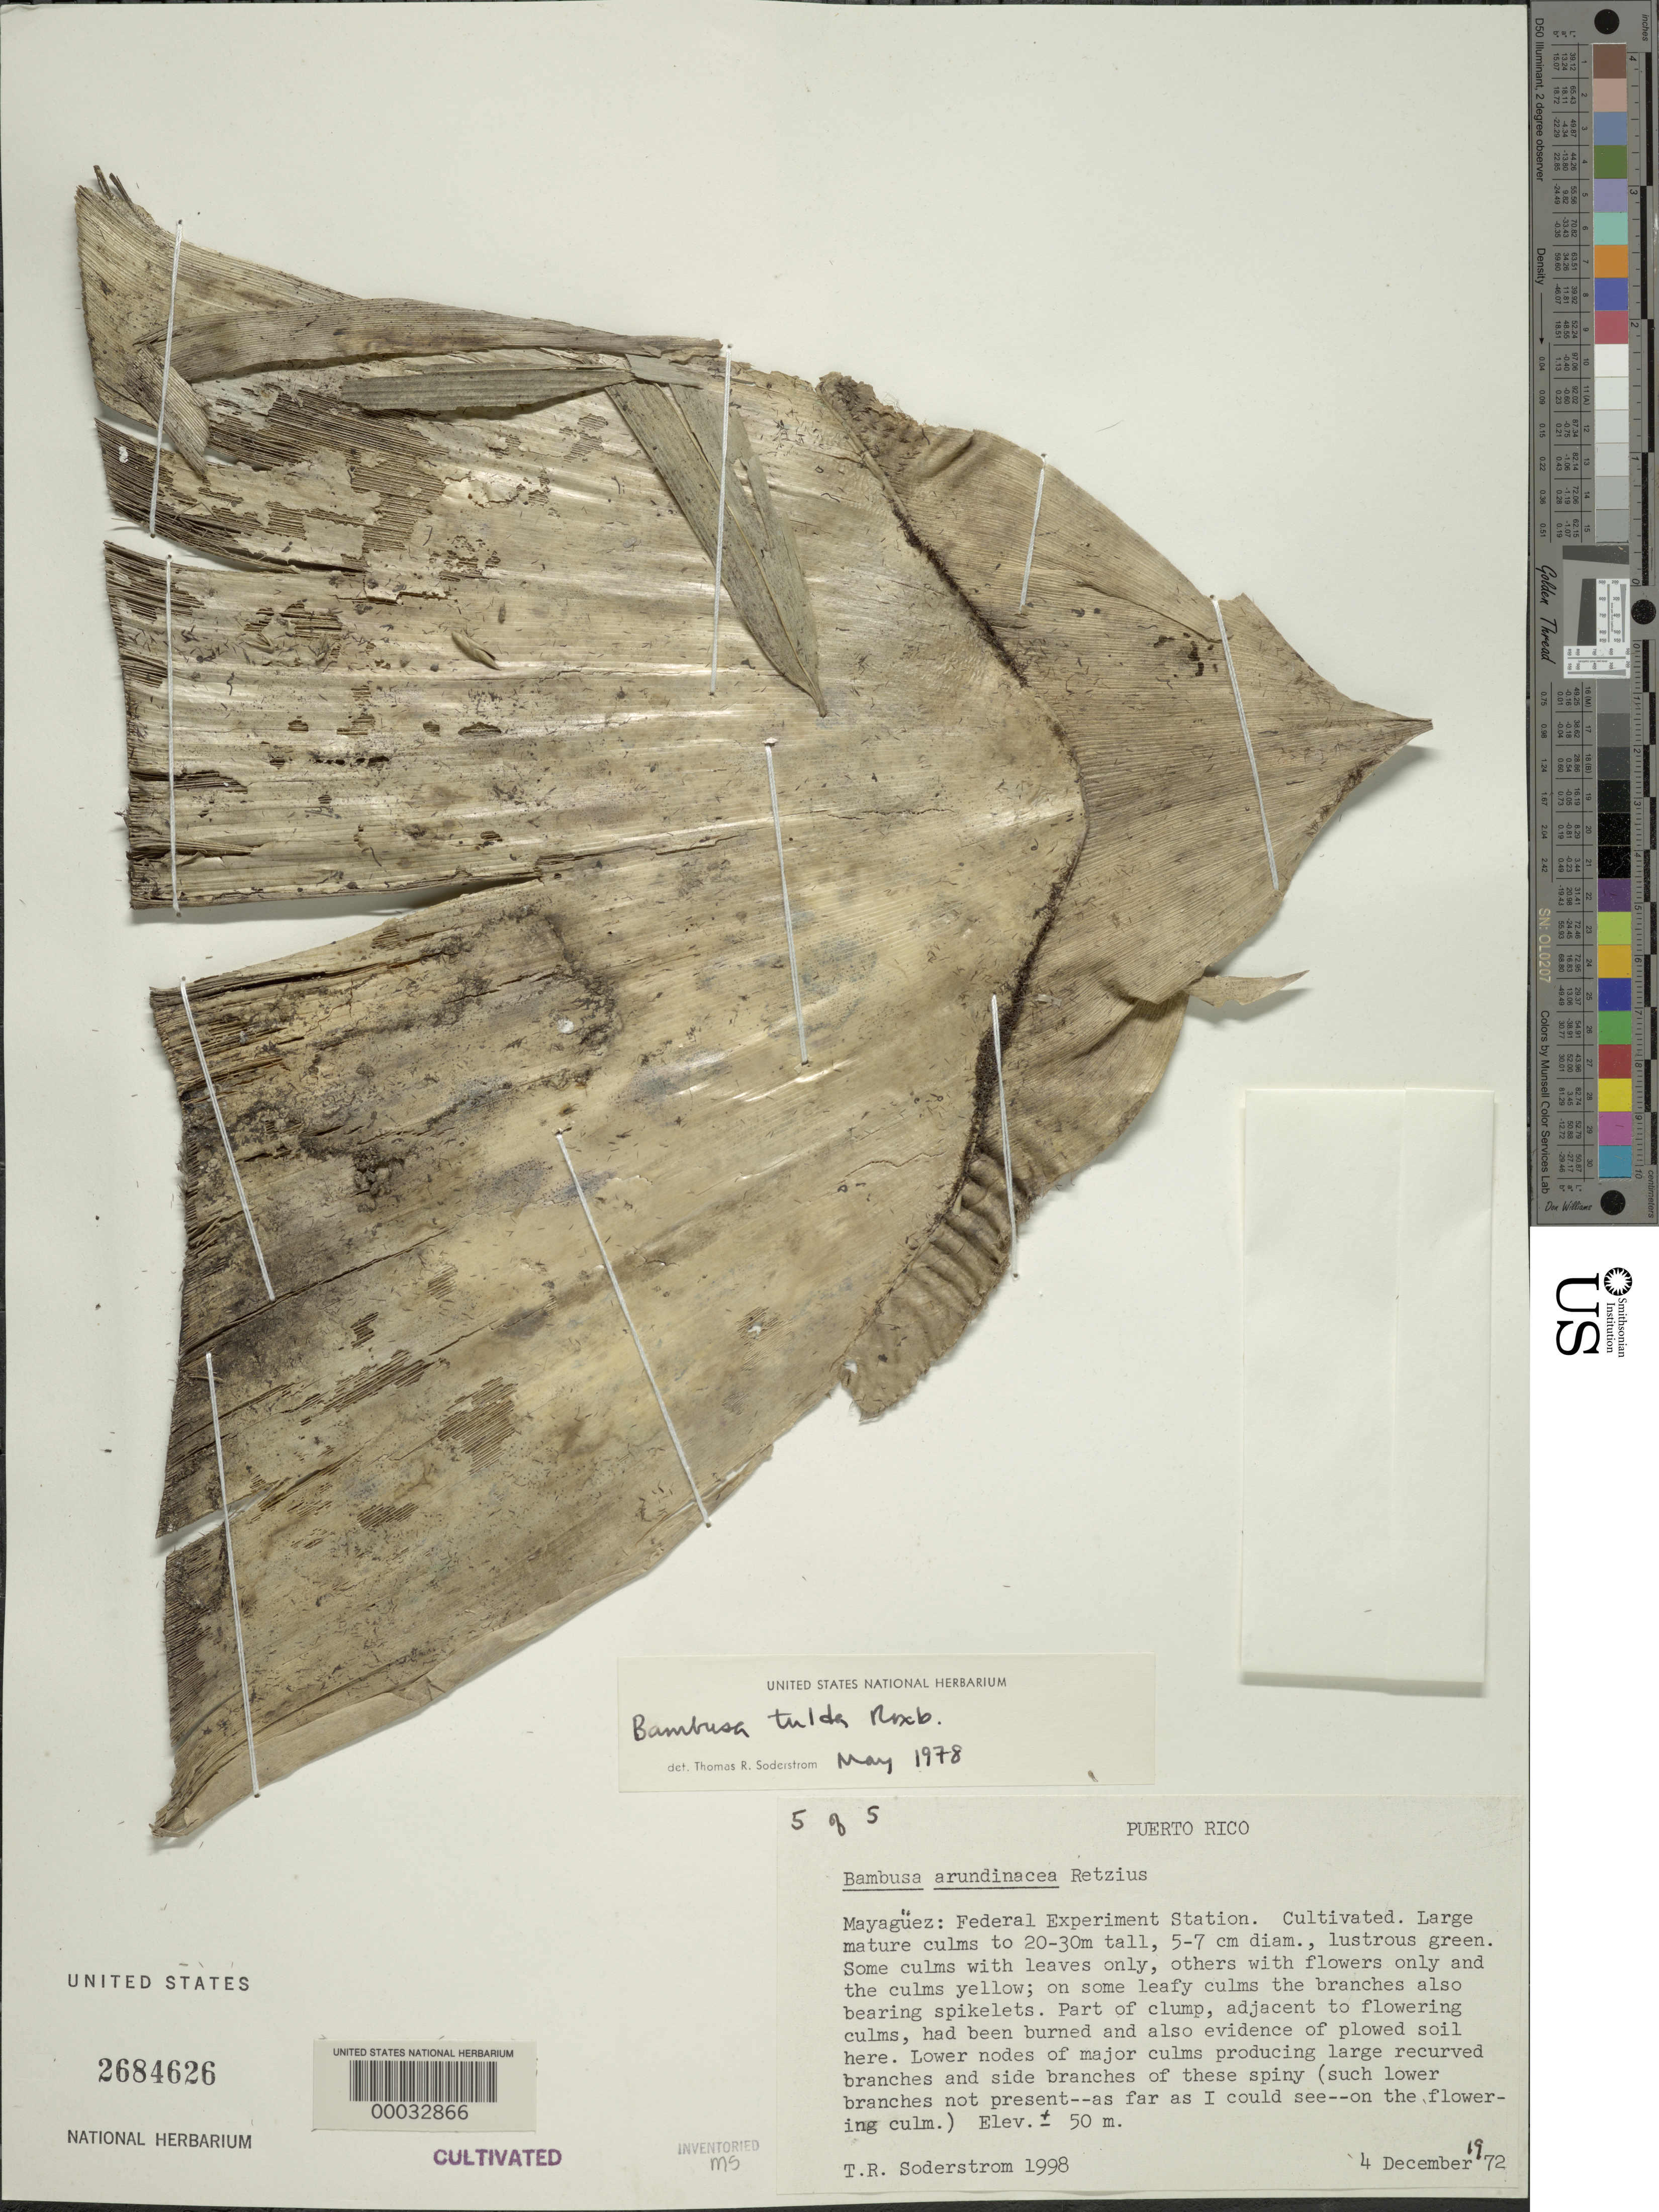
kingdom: Plantae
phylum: Tracheophyta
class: Liliopsida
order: Poales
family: Poaceae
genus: Bambusa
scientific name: Bambusa tulda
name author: Roxb.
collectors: T. R. Soderstrom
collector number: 1998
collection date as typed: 04 Dec 1972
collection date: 1972-12-04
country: Puerto Rico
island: Greater Antilles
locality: Federal experimental station, parish field-mayaguez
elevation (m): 50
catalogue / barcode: US 2684626